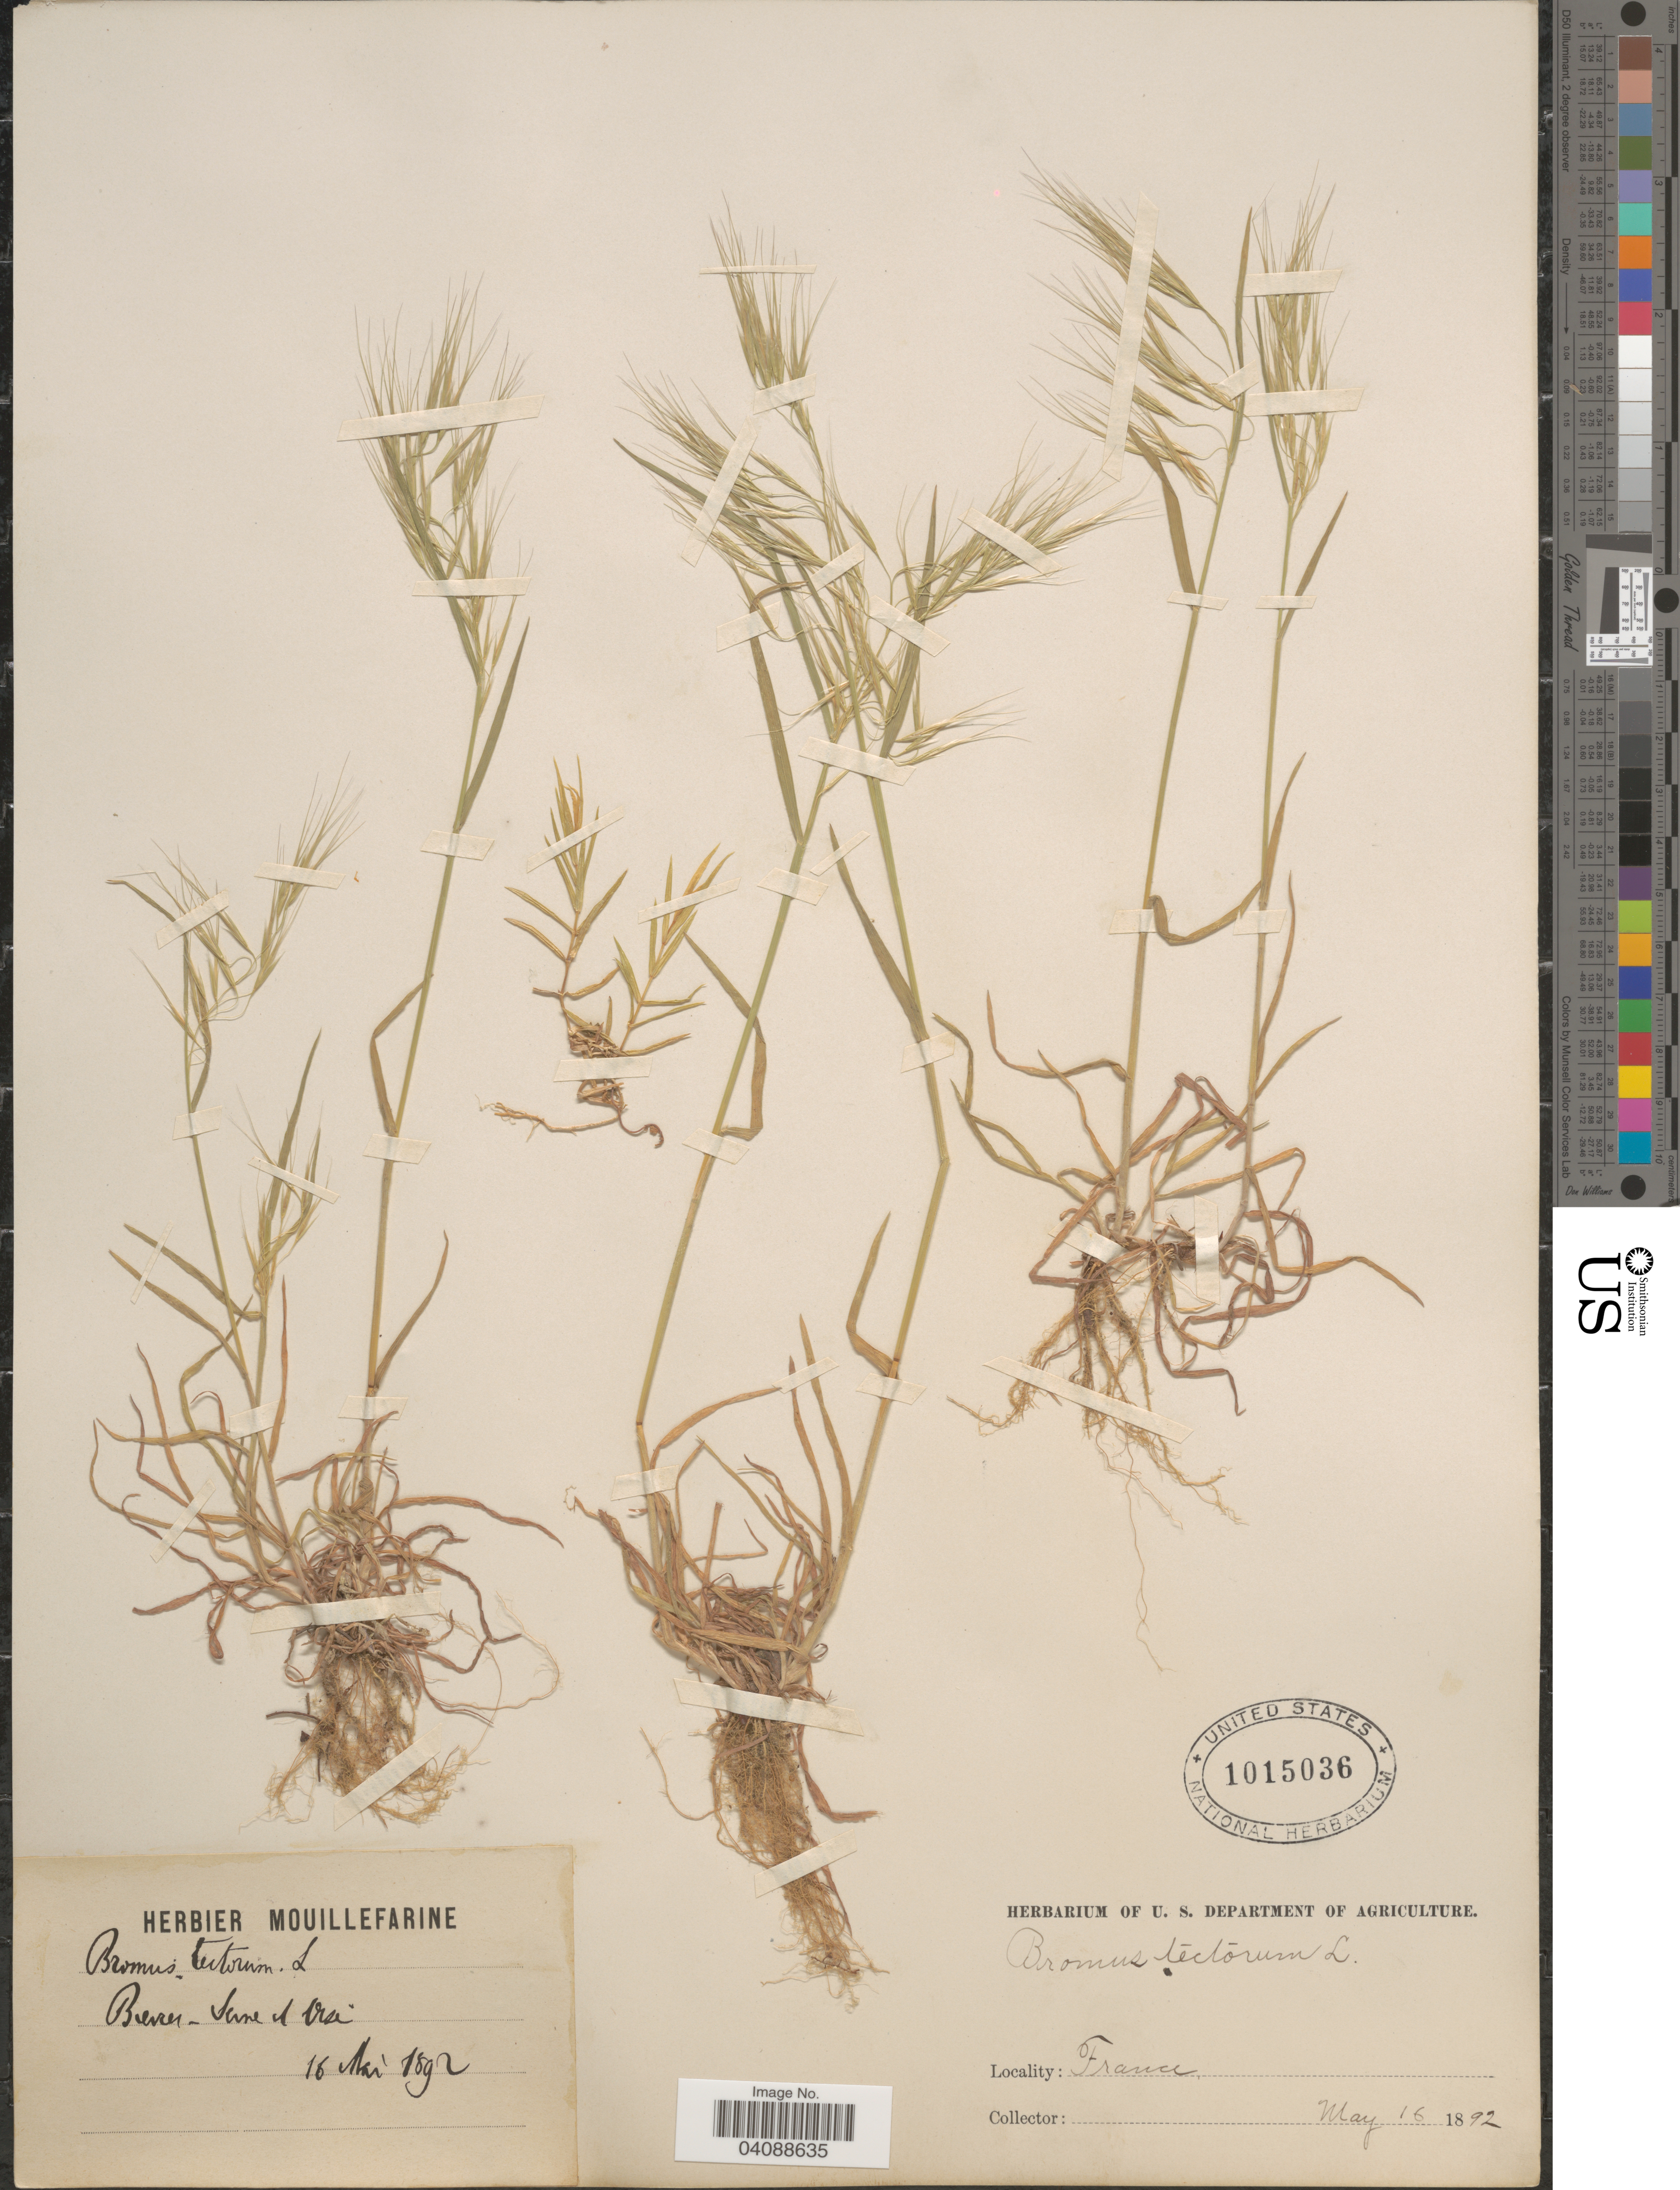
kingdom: Plantae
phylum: Tracheophyta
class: Liliopsida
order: Poales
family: Poaceae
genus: Bromus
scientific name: Bromus tectorum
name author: L.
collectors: ex herb. Mouillefarine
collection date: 1892-05-16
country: France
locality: Bievres - Seine et Oise.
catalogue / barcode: US 1015036